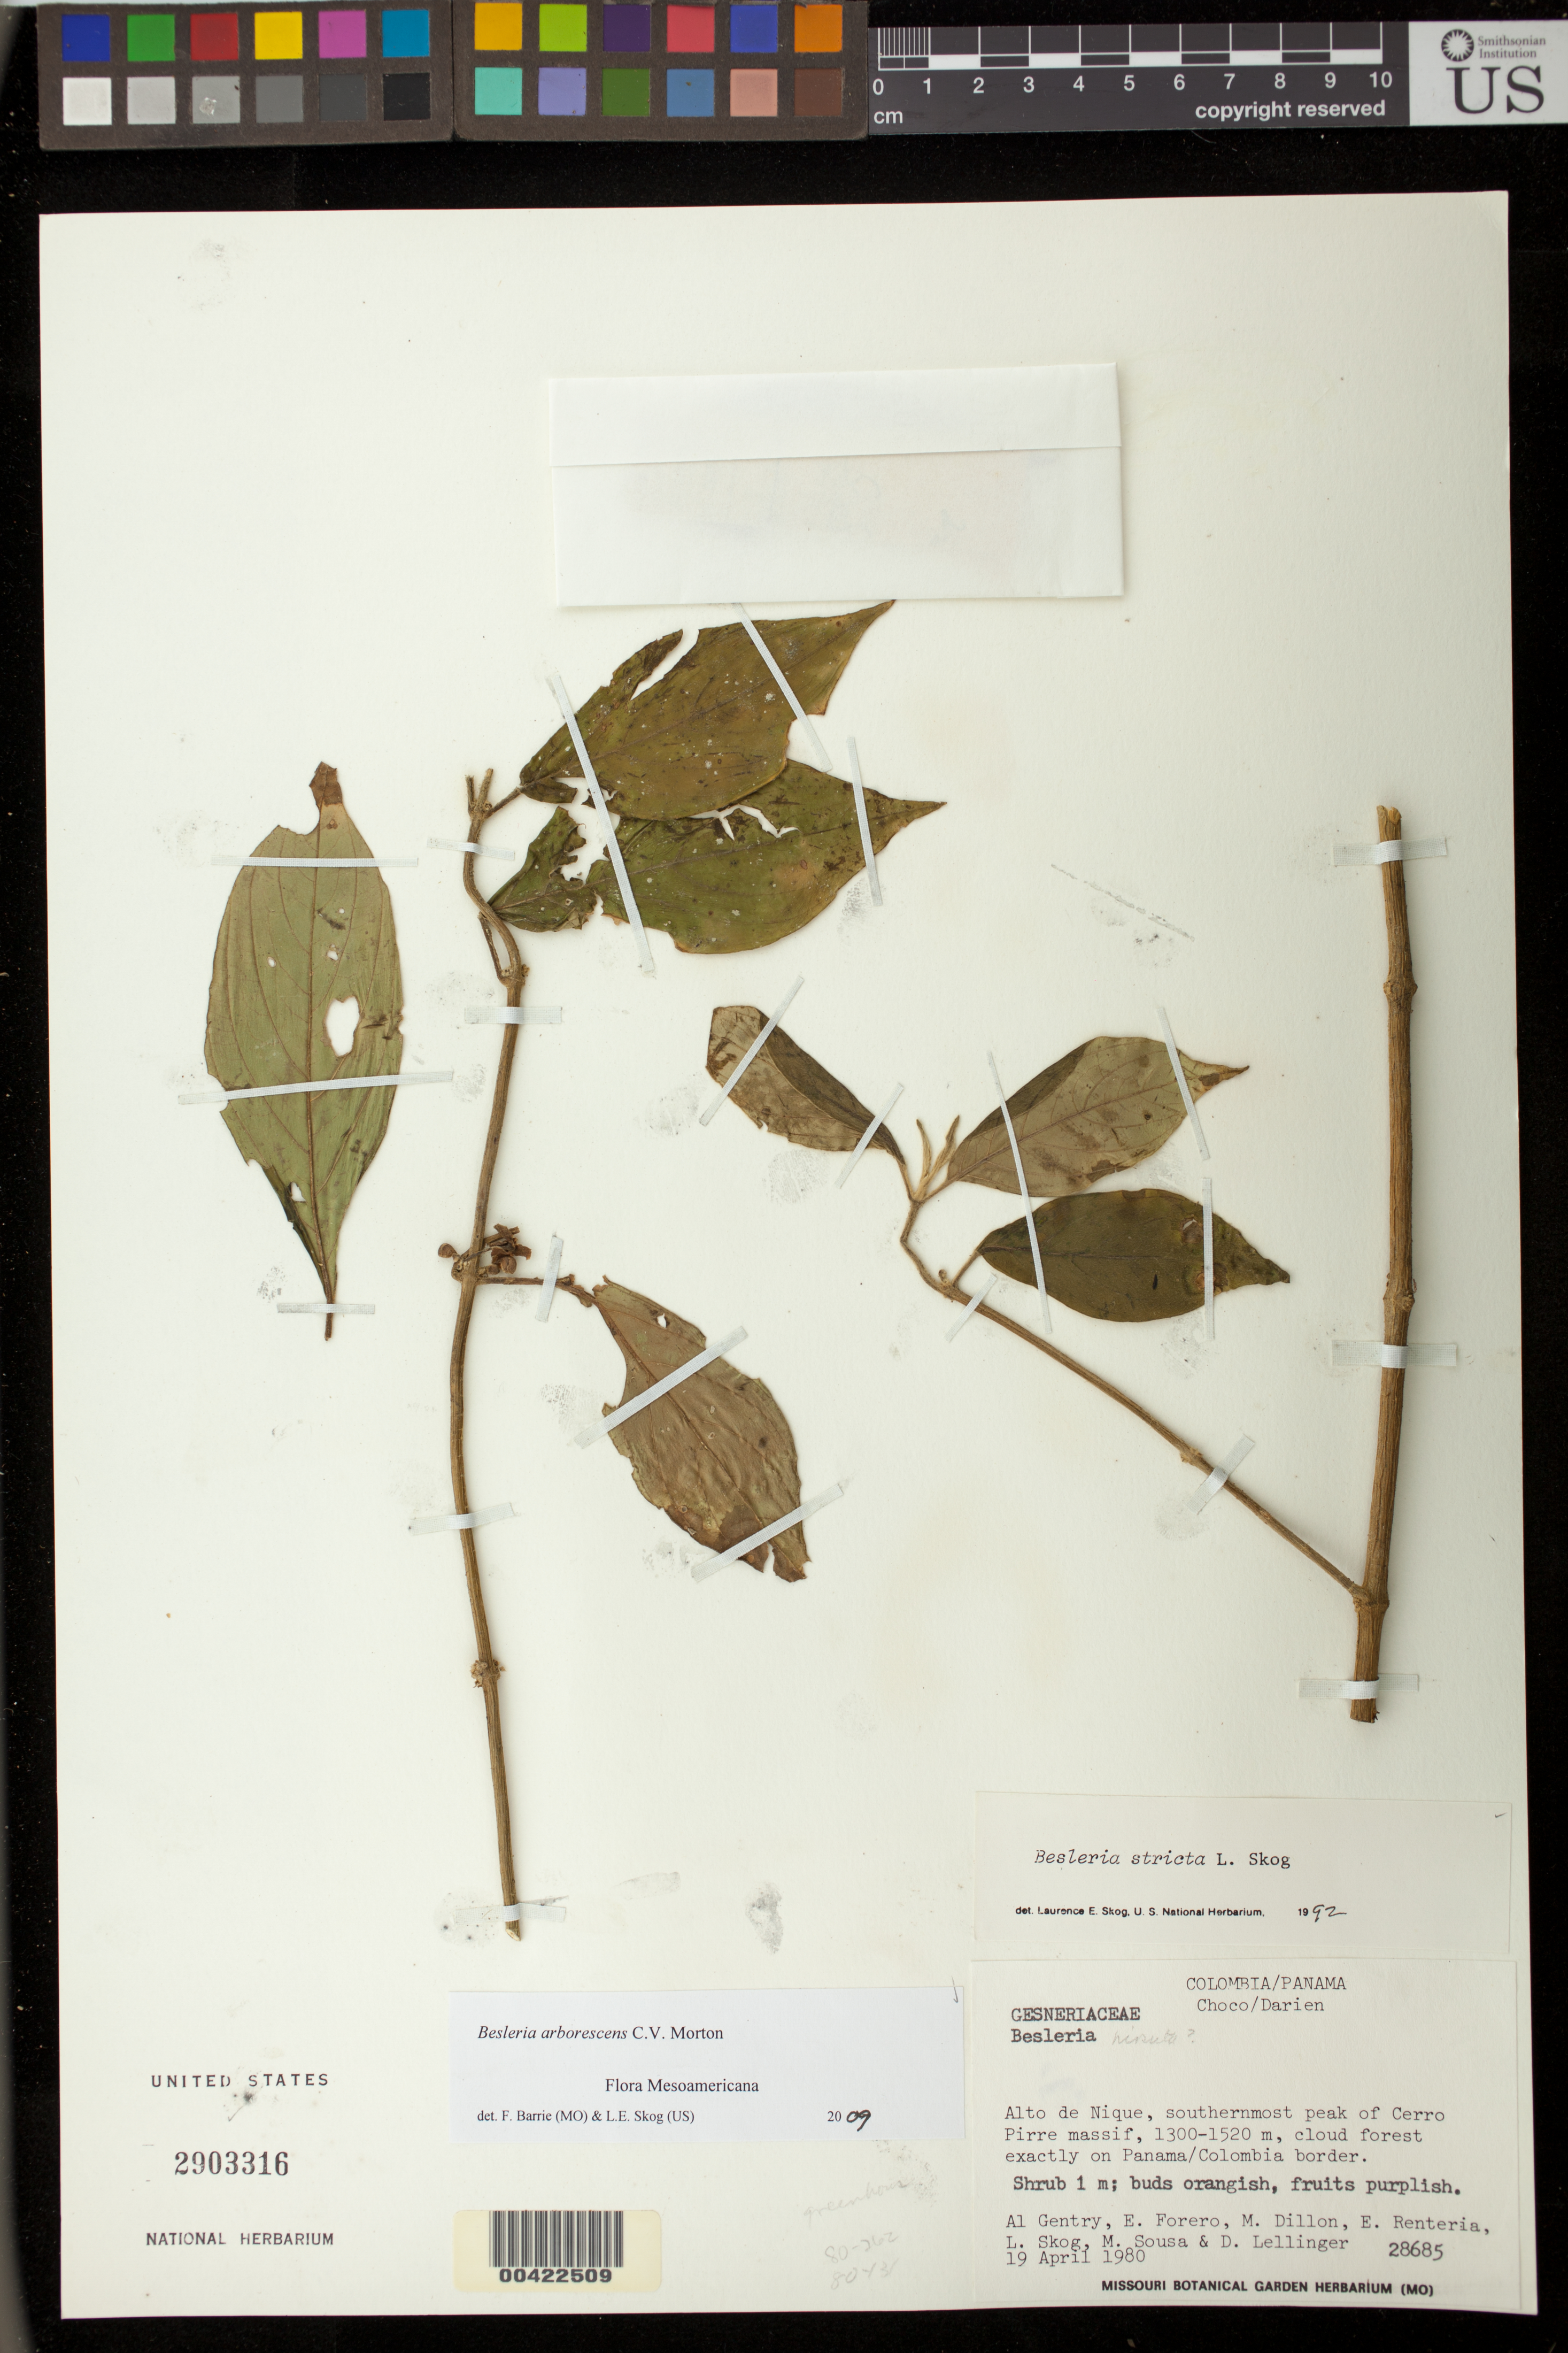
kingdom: Plantae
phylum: Tracheophyta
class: Magnoliopsida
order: Lamiales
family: Gesneriaceae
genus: Besleria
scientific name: Besleria arborescens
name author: C.V. Morton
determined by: Barrie, F. R.; Skog, Laurence E.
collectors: A. H. Gentry, E. Forero, M. O. Dillon, E. Renteria, L. E. Skog, M. Sousa & D. B. Lellinger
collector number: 28685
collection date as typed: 19 Apr 1980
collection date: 1980-04-19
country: Colombia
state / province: Chocó/Darien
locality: Alto de Nique, southernmost peak of Cerro Pirre massif, exactly on Panama/Colombia border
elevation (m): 1300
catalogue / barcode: US 2903316